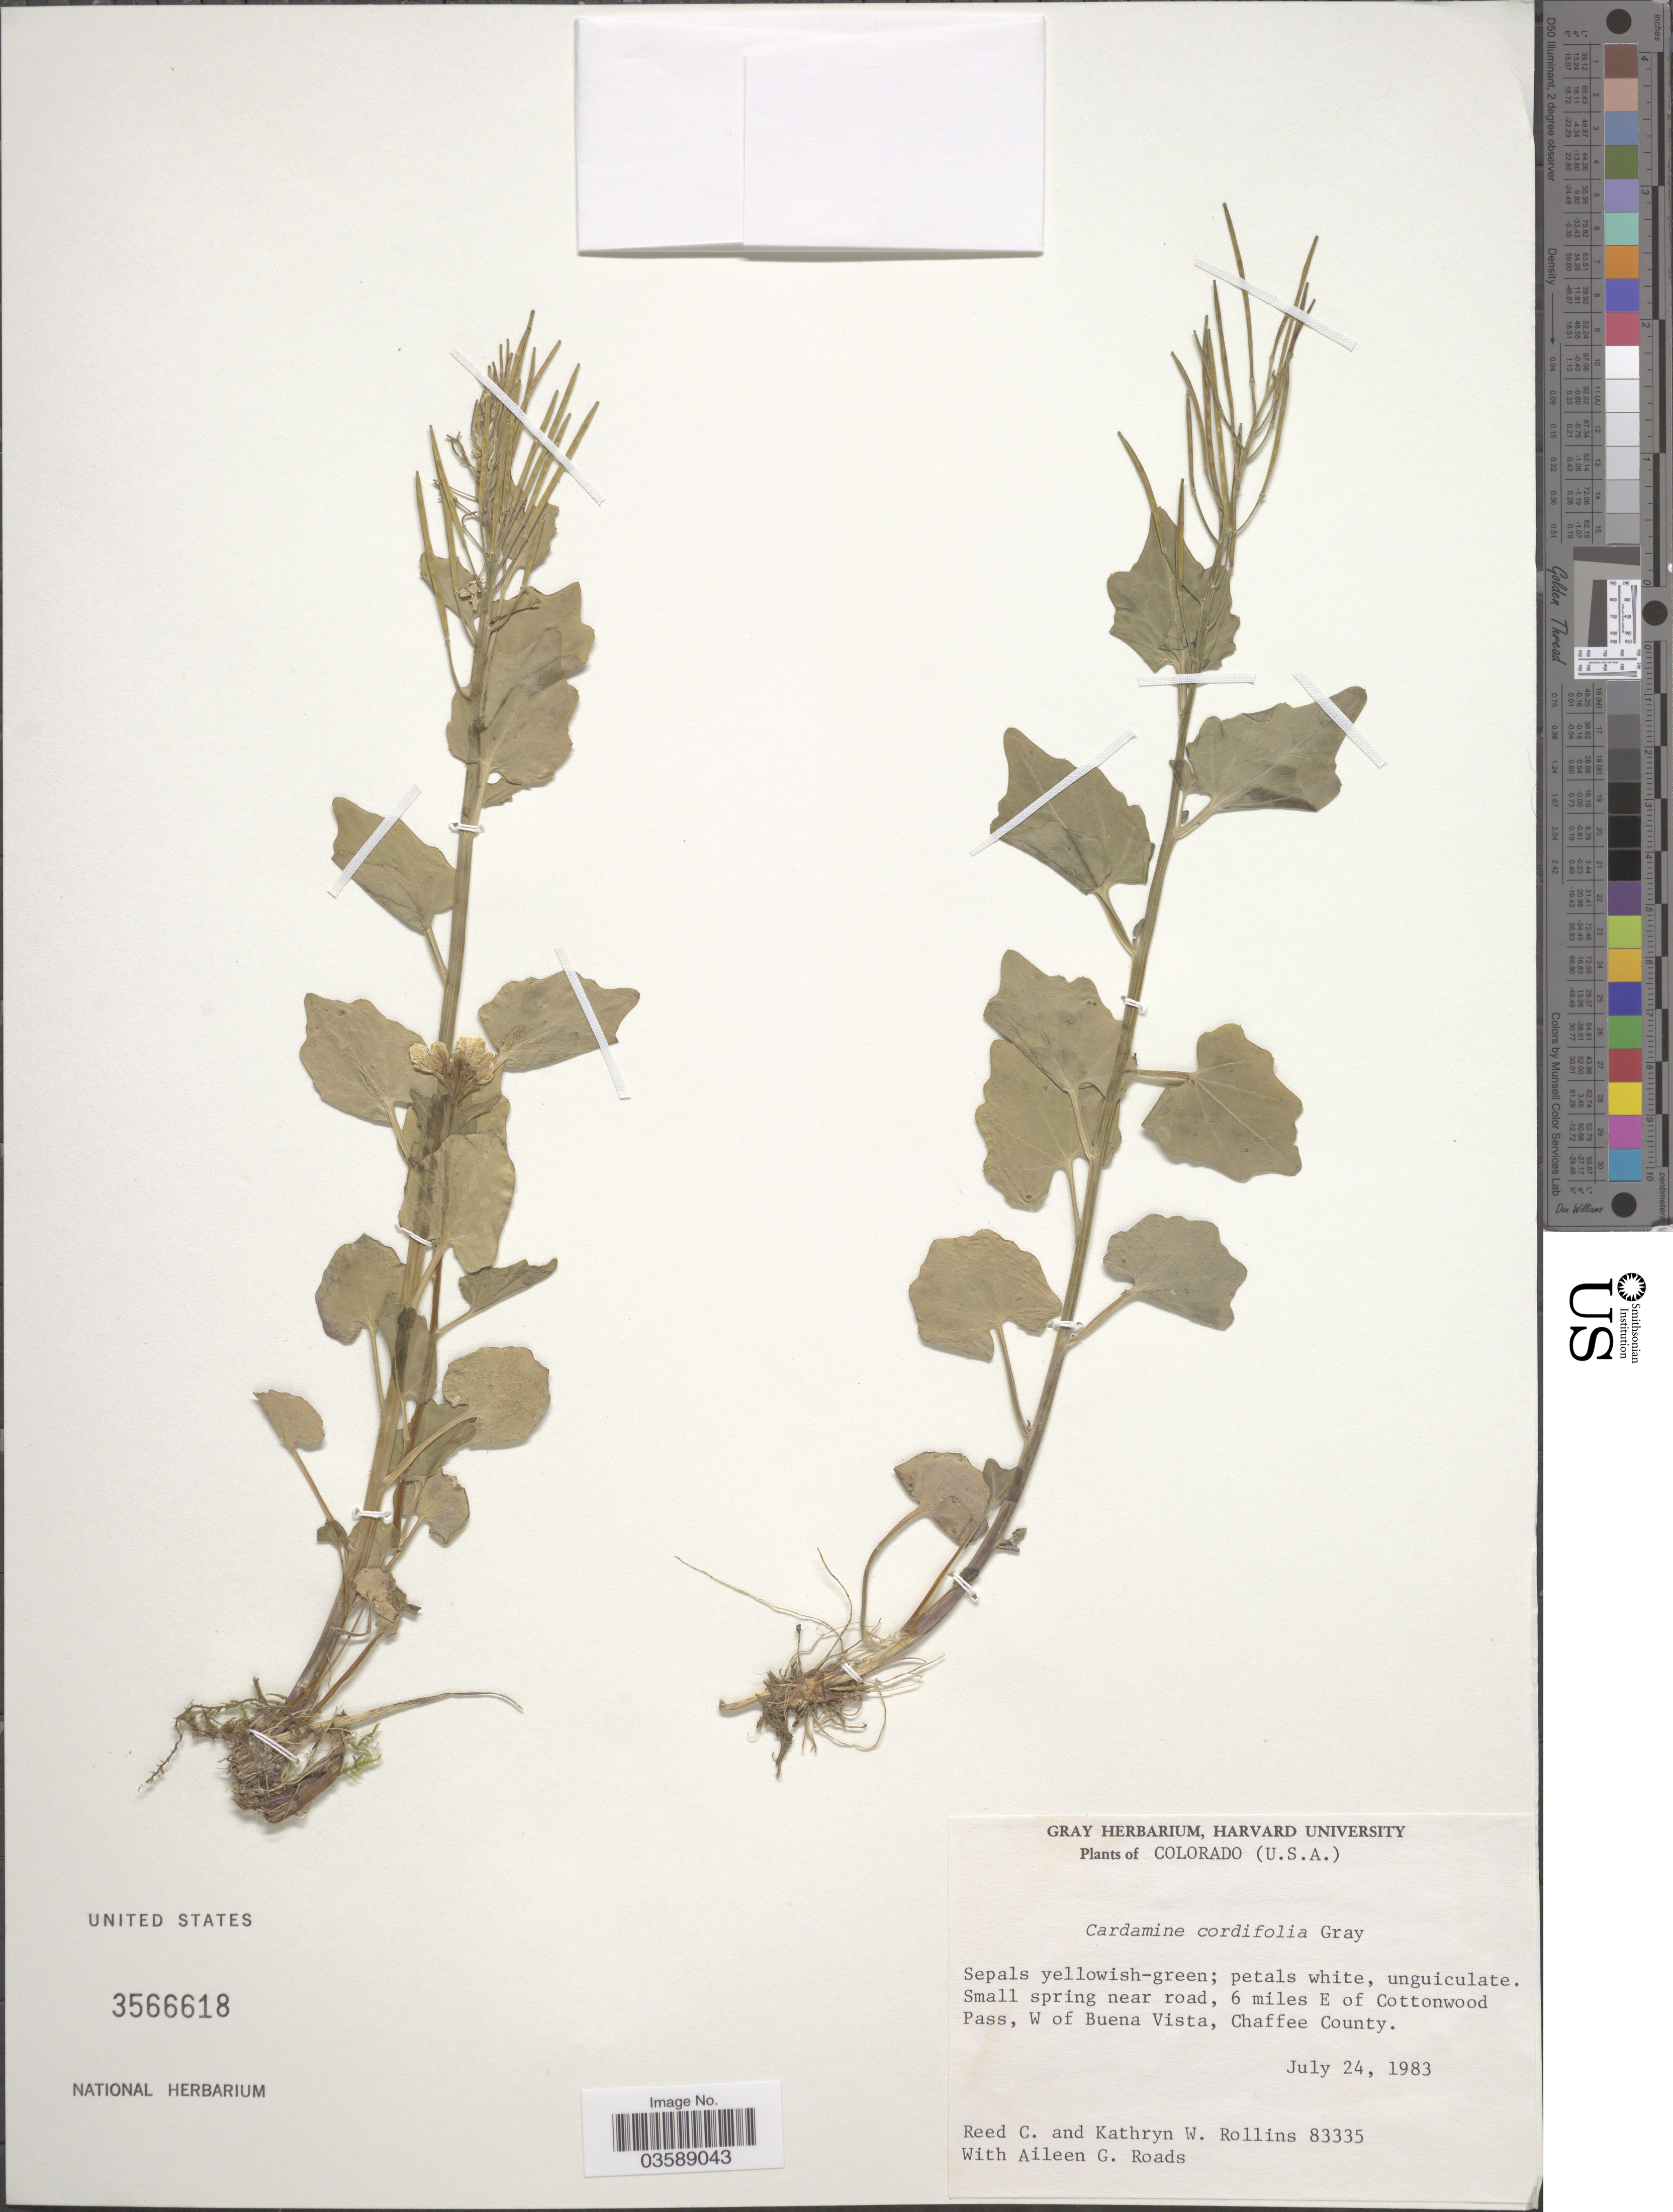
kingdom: Plantae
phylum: Tracheophyta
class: Magnoliopsida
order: Brassicales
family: Brassicaceae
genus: Cardamine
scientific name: Cardamine cordifolia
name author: A. Gray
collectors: R. C. Rollins, K. W. Rollins & A. Roads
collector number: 83335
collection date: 1983-07-24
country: United States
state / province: Colorado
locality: Small spring near road, 6 miles E of Cottonwood Pass, W of Buena Vista, Chaffee County.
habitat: small spring near road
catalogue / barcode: US 3566618